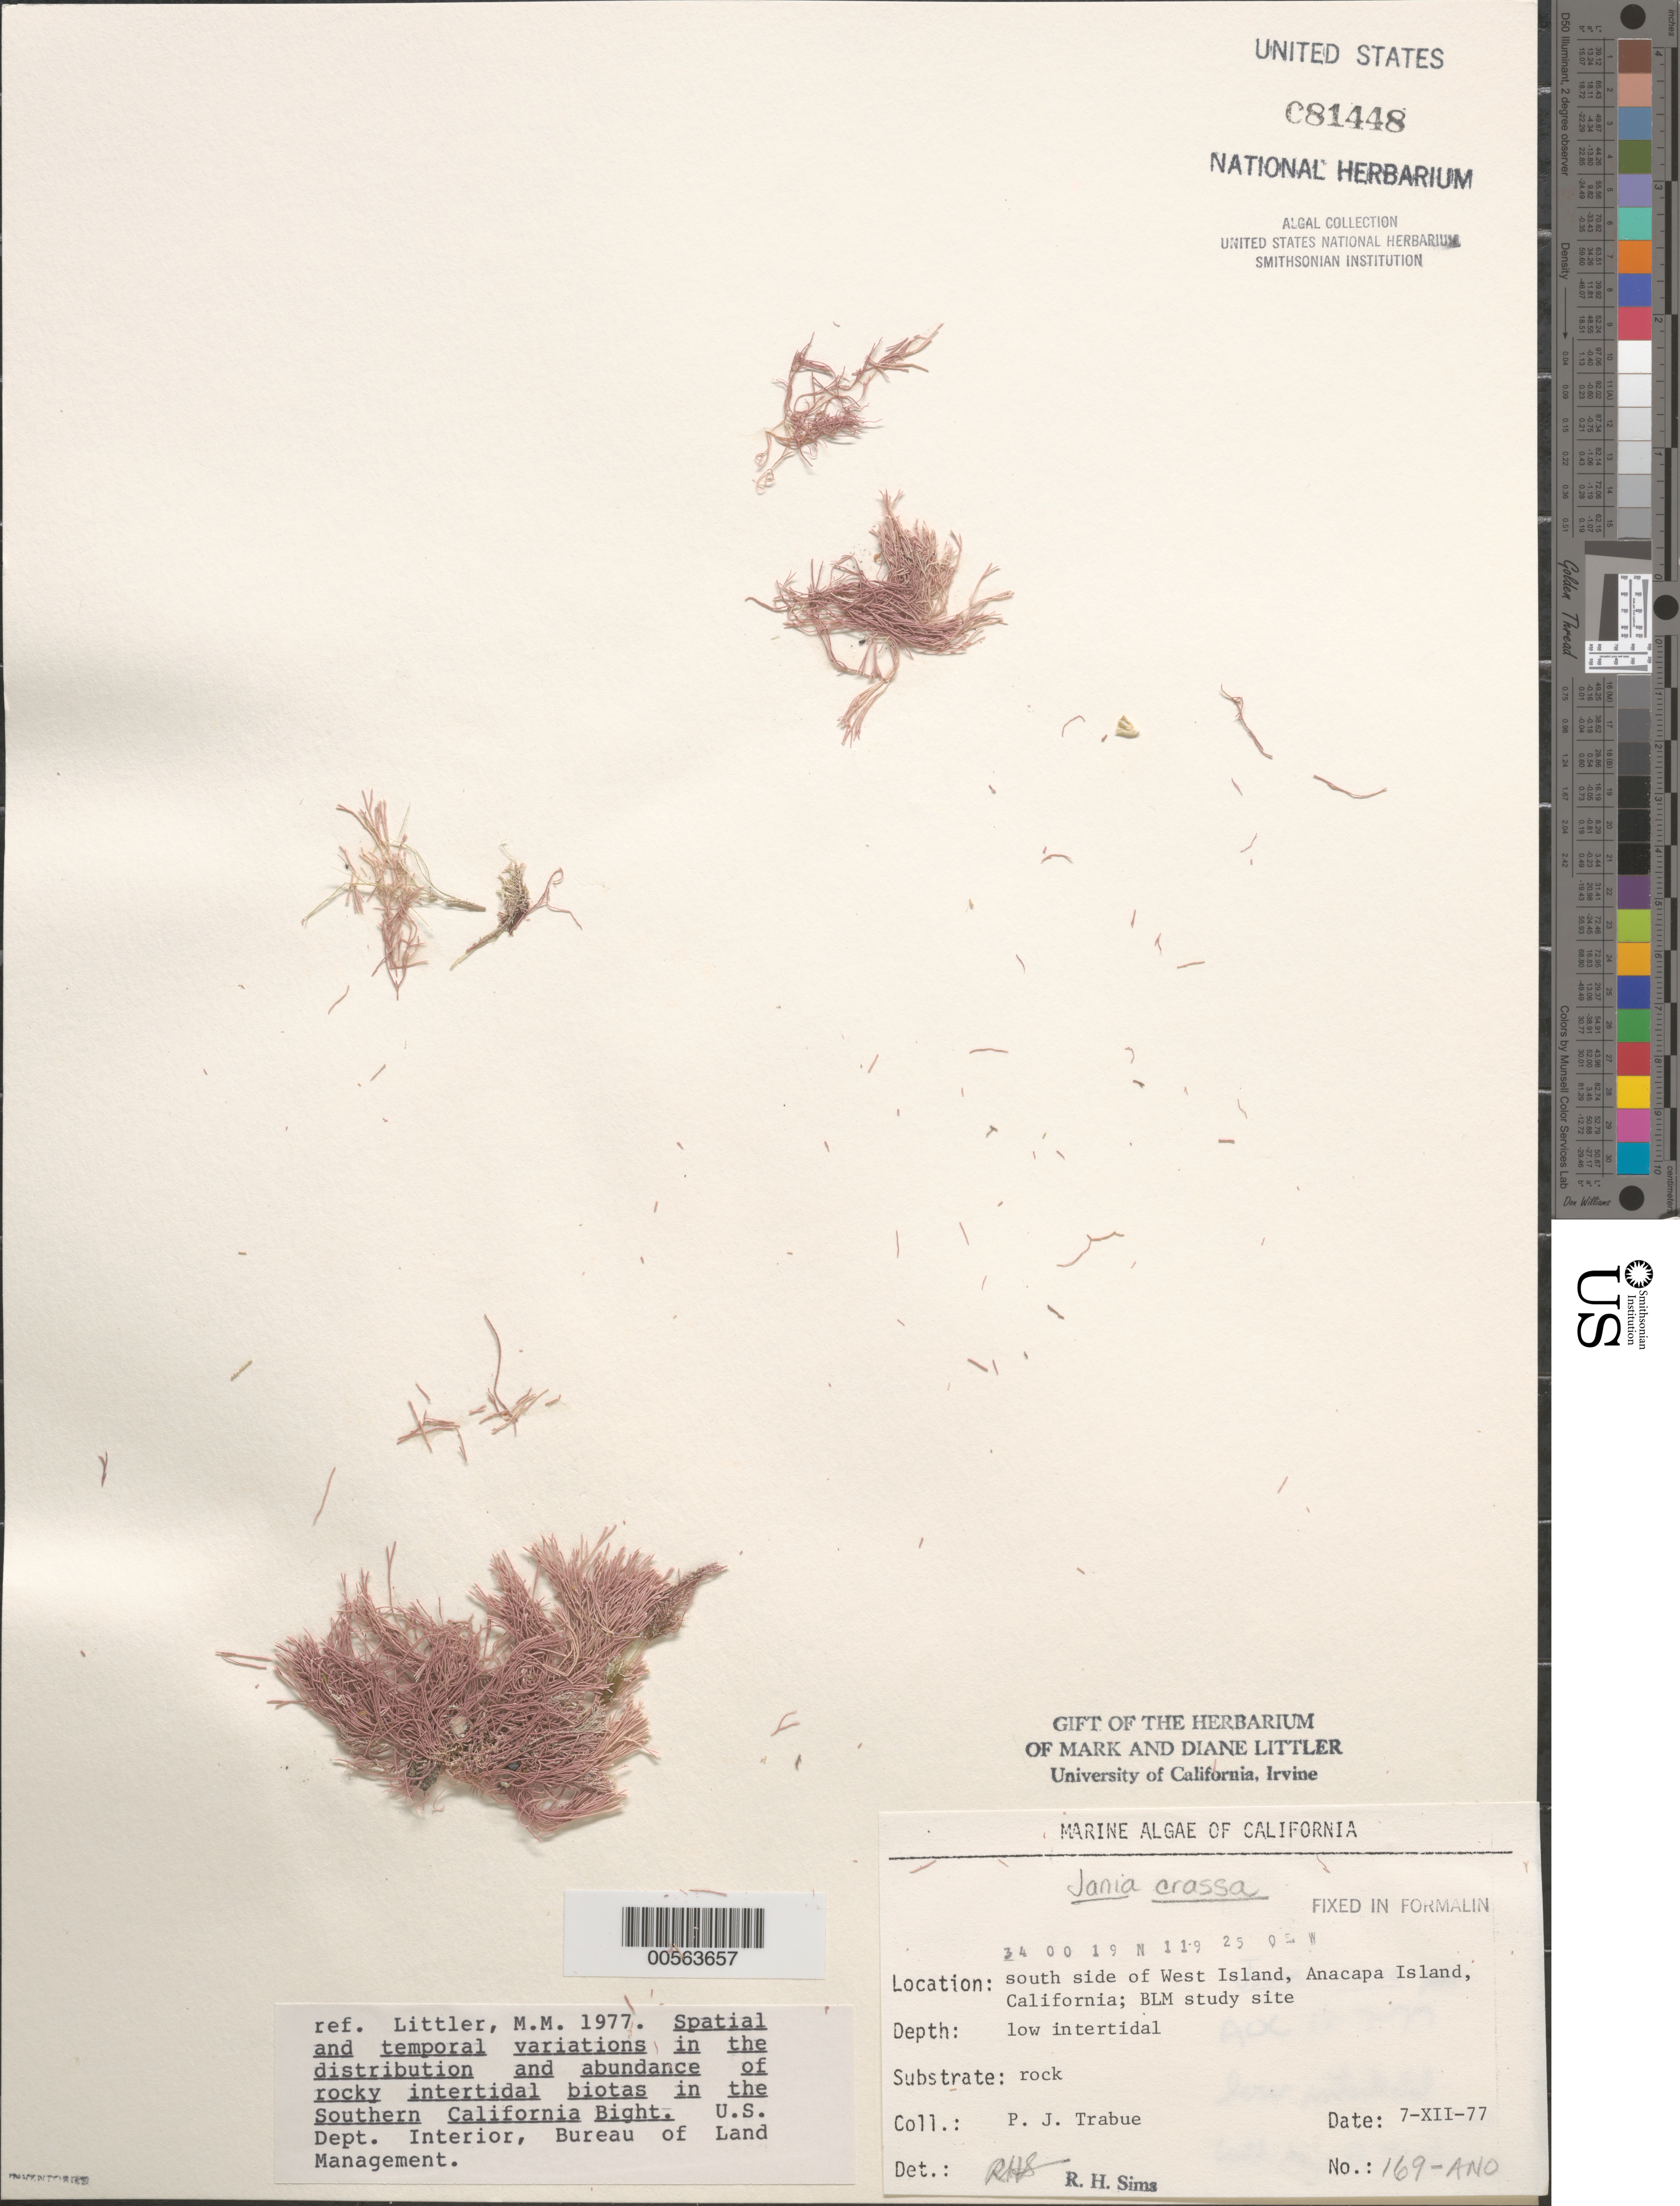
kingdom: Plantae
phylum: Rhodophyta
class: Florideophyceae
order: Corallinales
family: Corallinaceae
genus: Jania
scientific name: Jania crassa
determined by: Sims, Robert H.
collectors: P. J. Trabue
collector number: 169-ANO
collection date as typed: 07 Dec 1977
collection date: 1977-12-07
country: United States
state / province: California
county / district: Ventura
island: Anacapa Island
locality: South side of west island, near Cat Rock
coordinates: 34 00'19"N, 119 25'05"W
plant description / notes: BLM-SOCALBIGHT Rocky Intertidal Survey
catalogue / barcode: US 81448